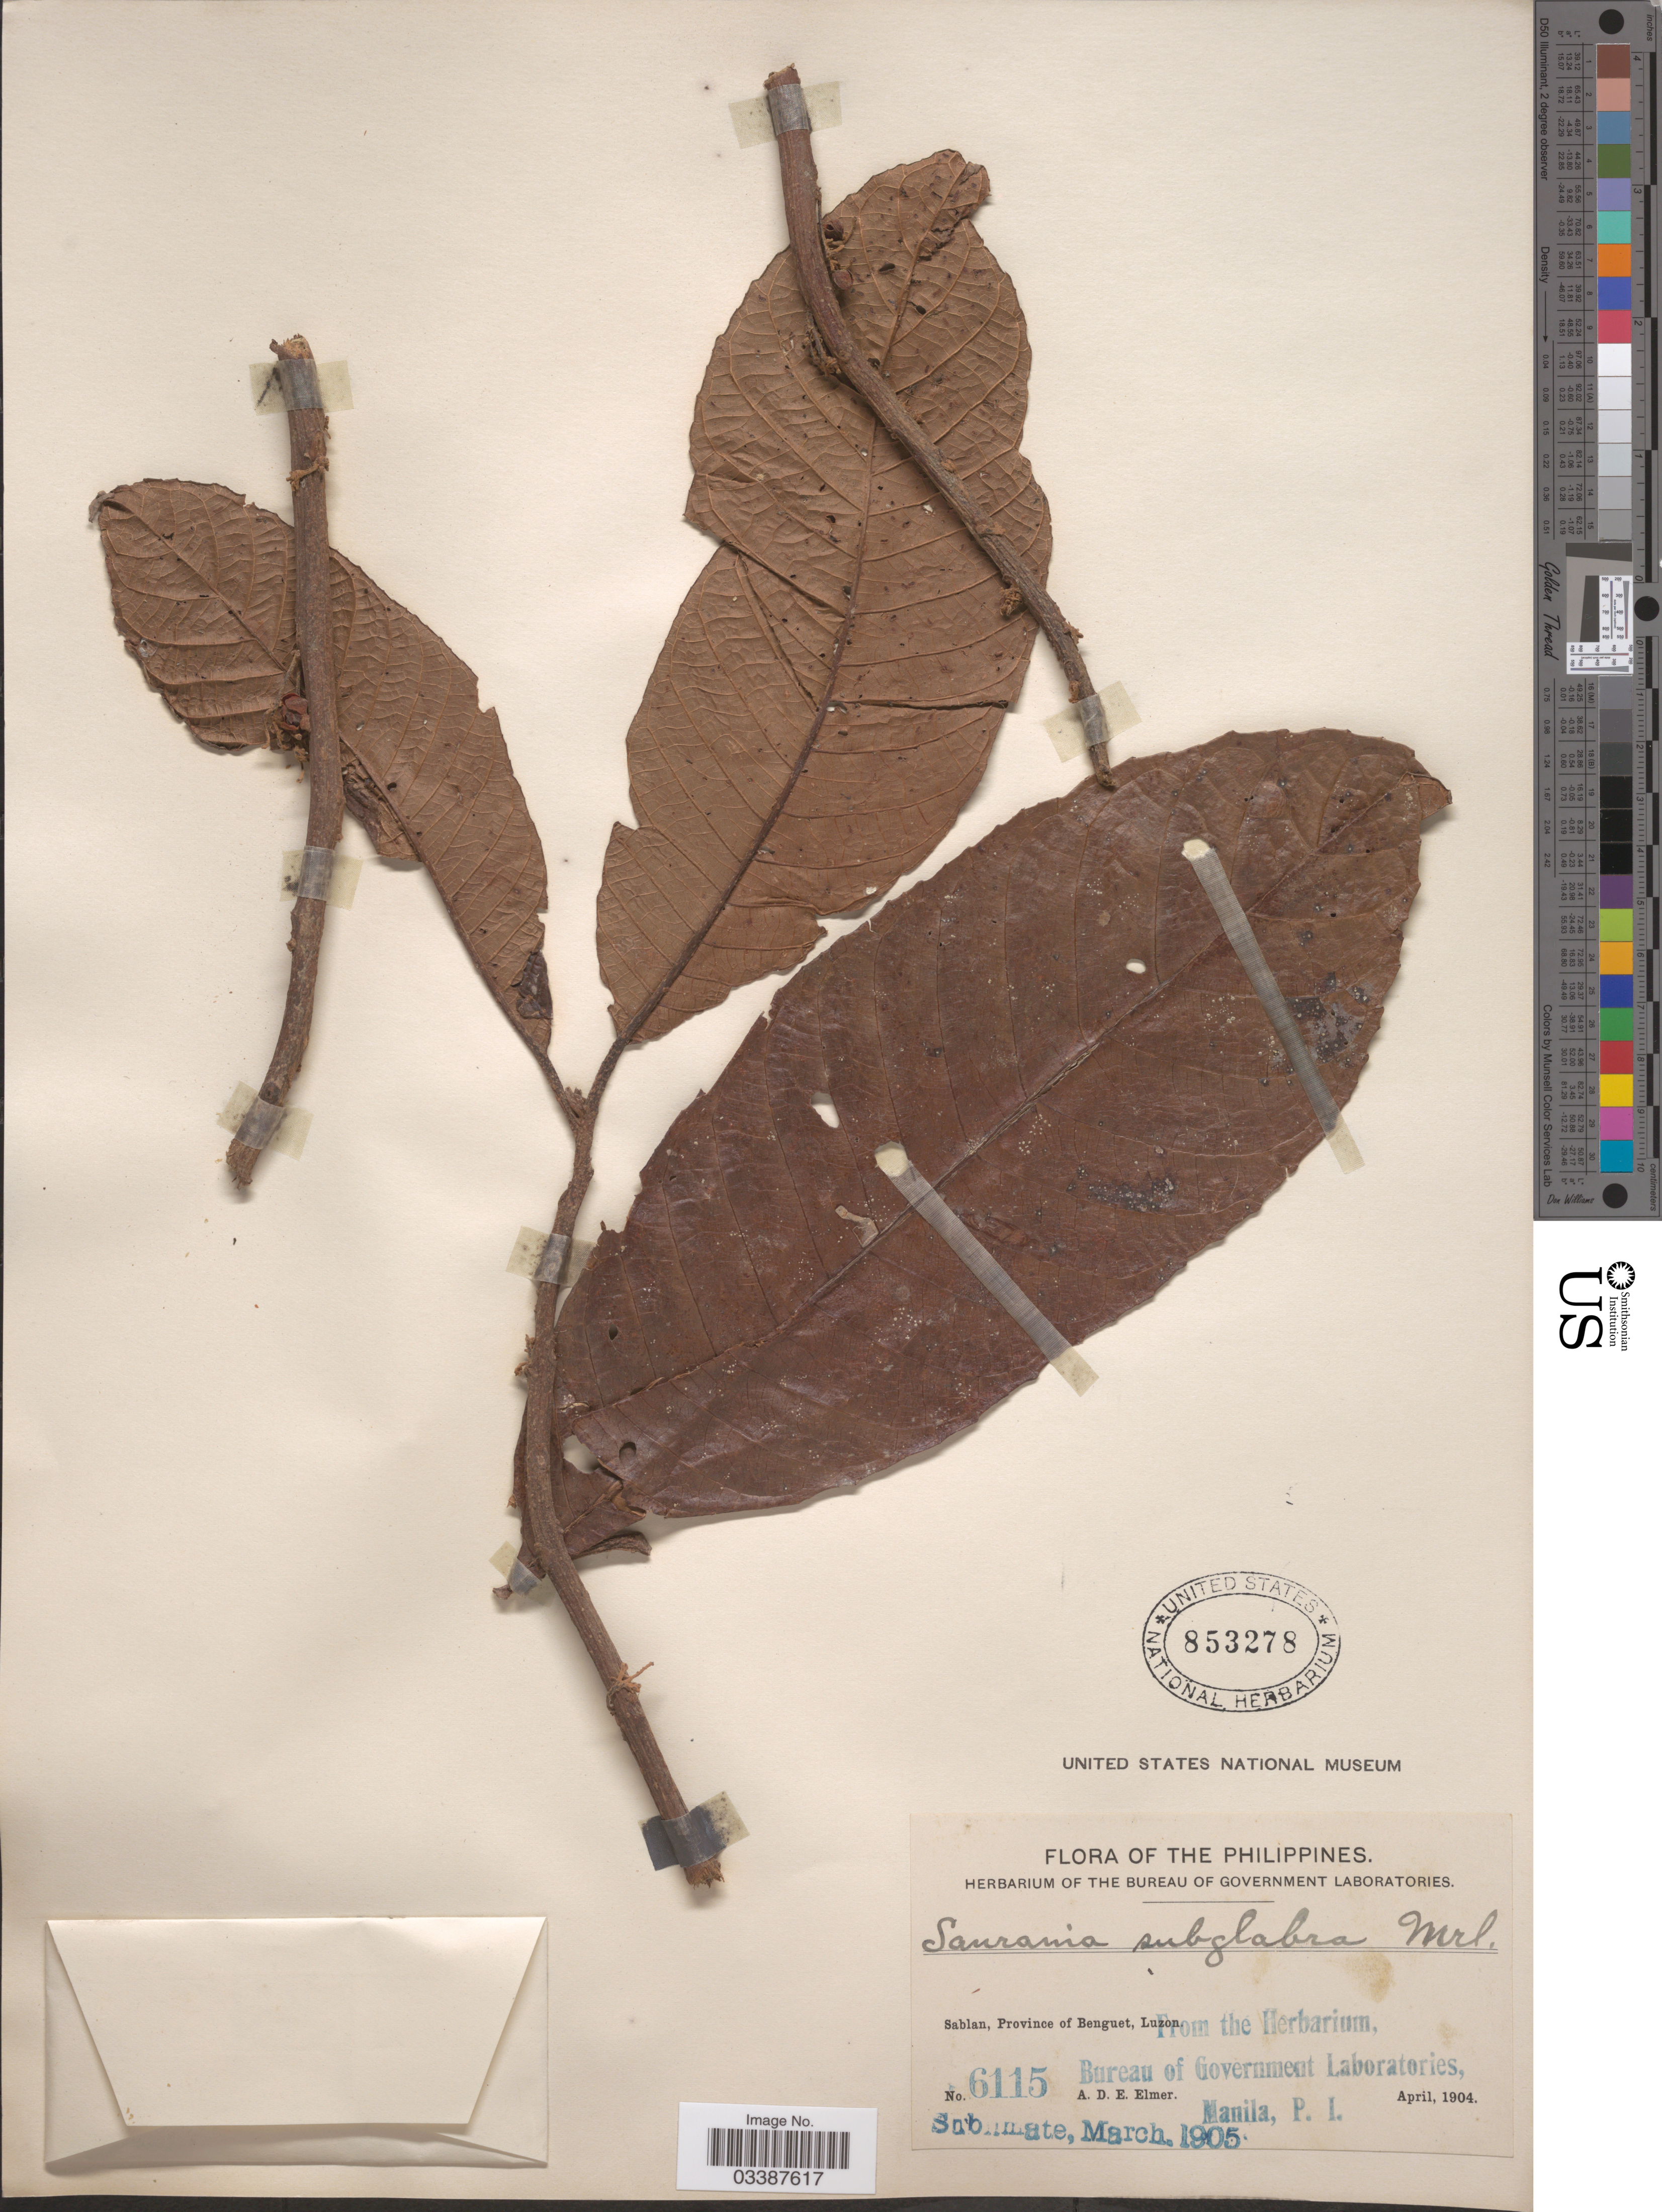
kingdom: Plantae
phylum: Tracheophyta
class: Magnoliopsida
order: Ericales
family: Actinidiaceae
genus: Saurauia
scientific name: Saurauia polysperma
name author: Merr.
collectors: A. D. E. Elmer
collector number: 6115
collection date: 1904-04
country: Philippines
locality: Sablan, Province of Benguet, Luzon.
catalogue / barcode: US 853278